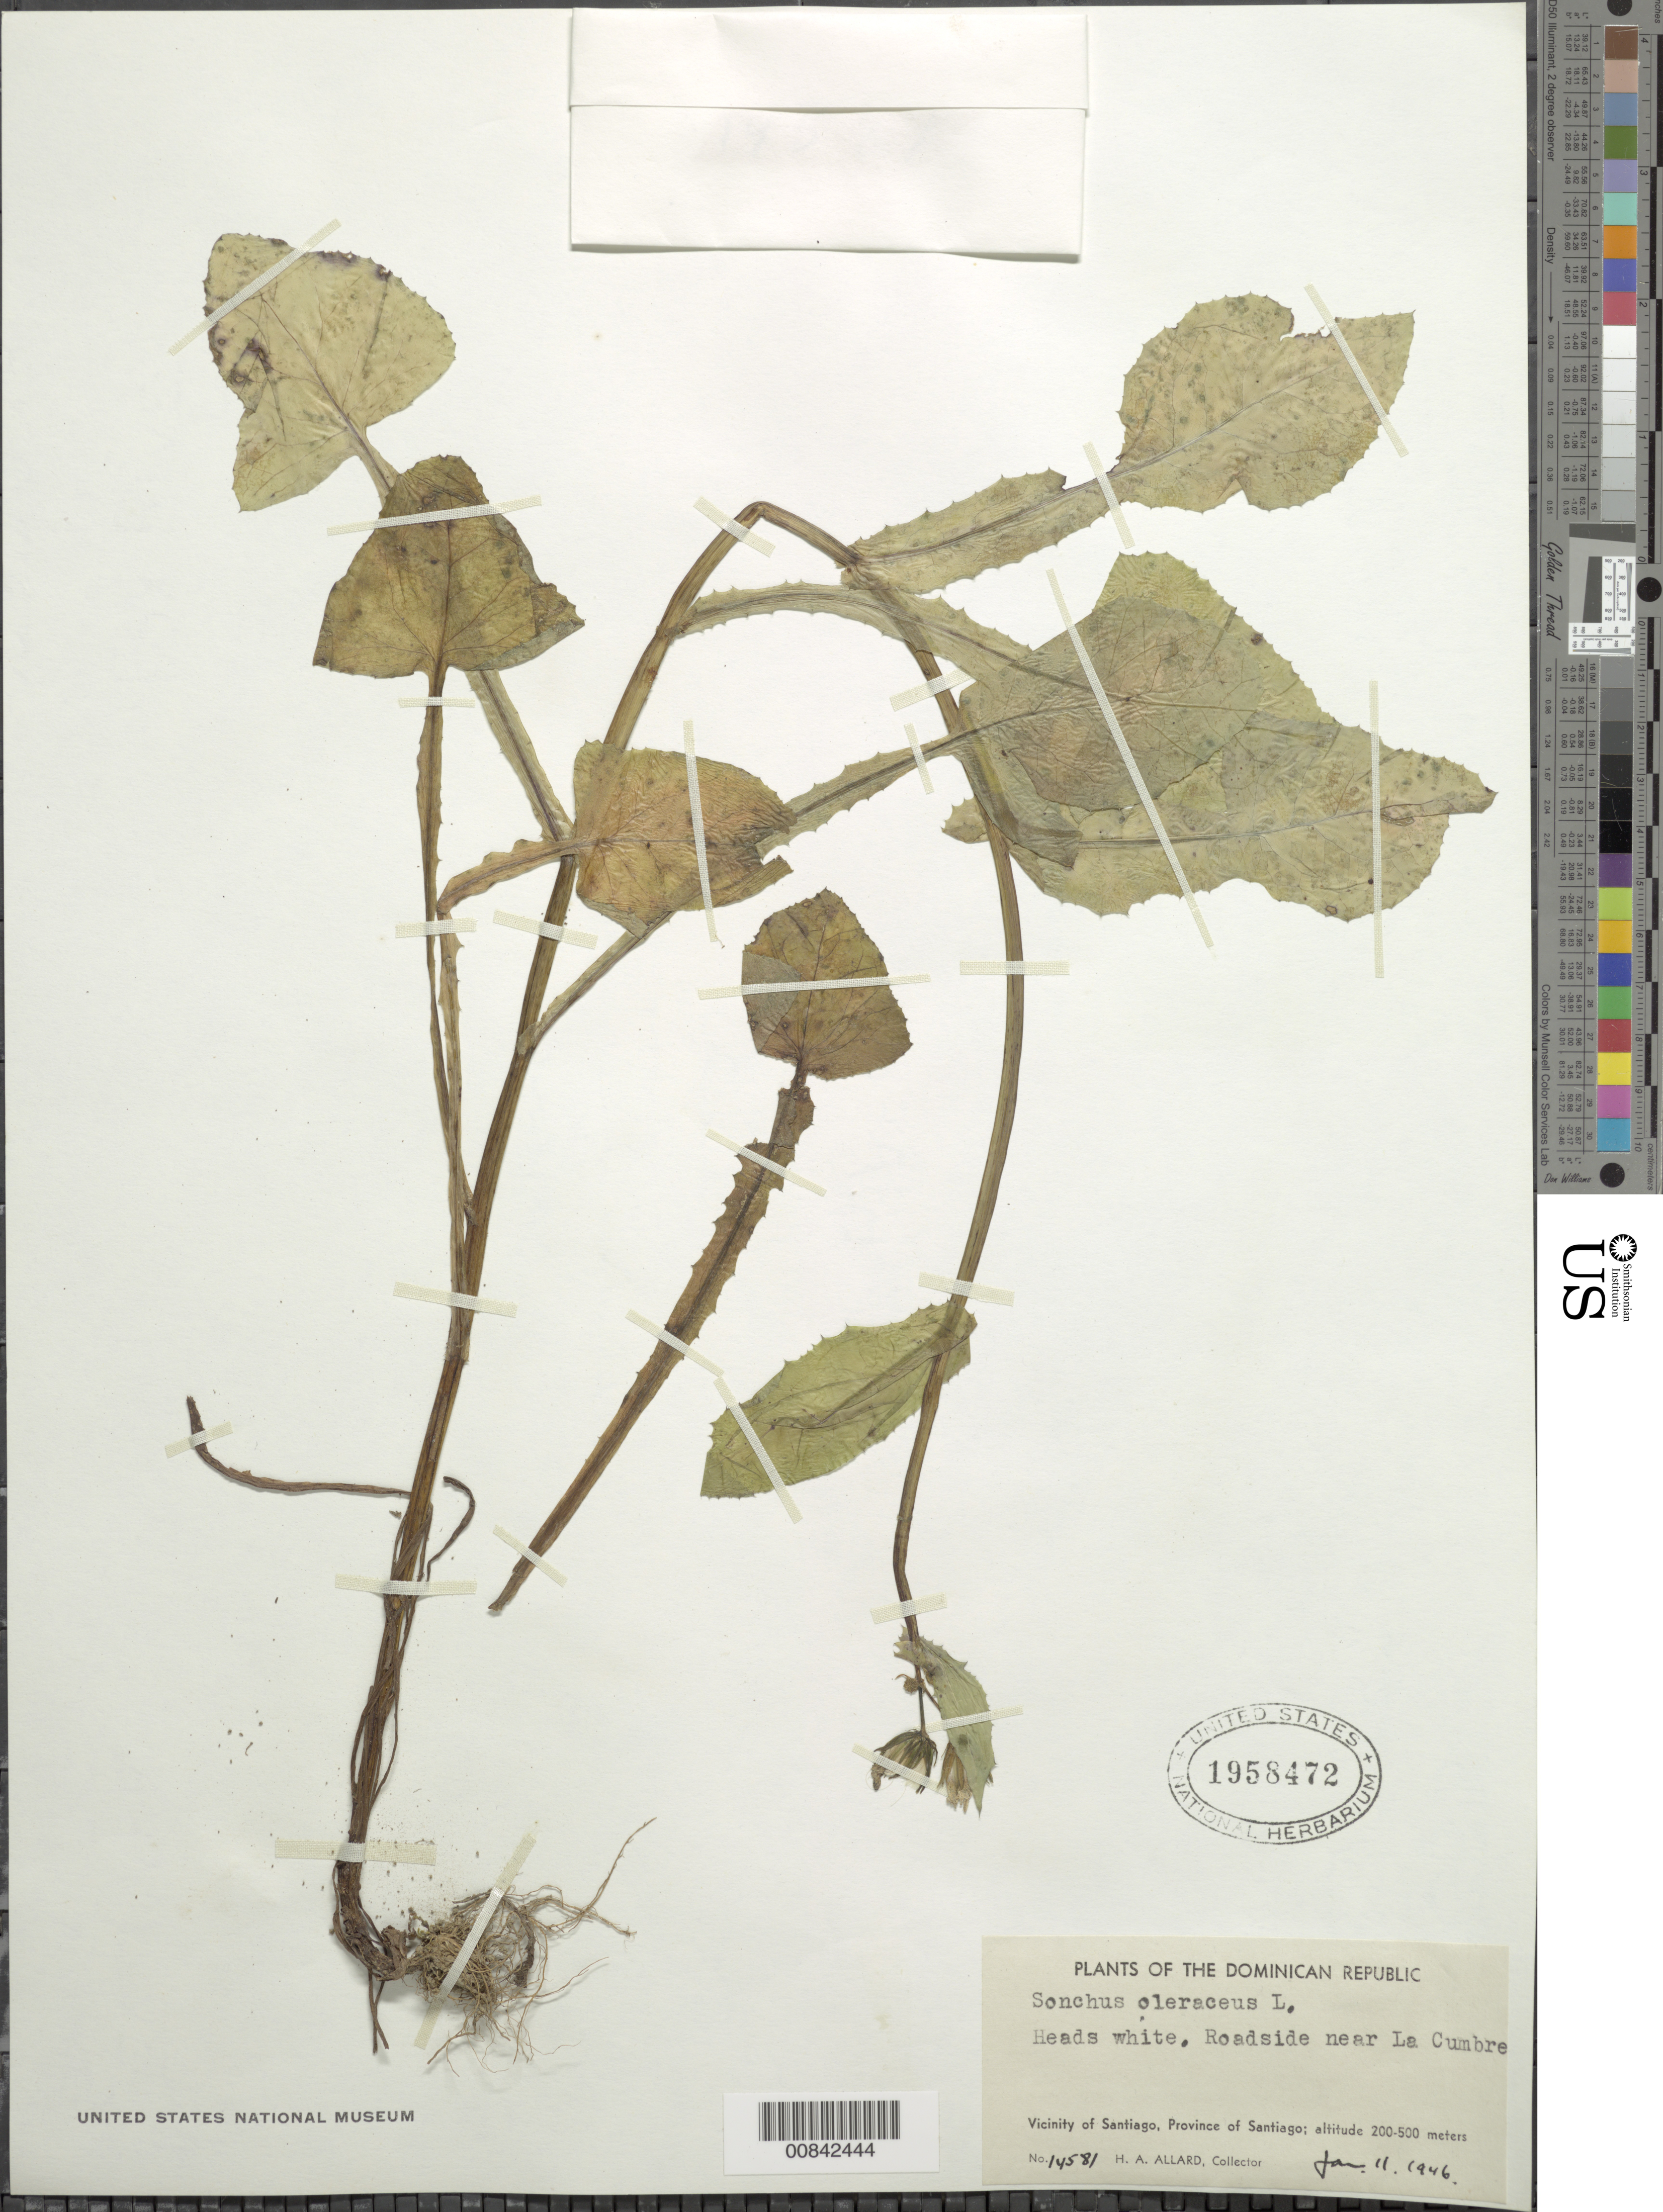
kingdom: Plantae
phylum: Tracheophyta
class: Magnoliopsida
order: Asterales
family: Asteraceae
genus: Sonchus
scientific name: Sonchus oleraceus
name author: L.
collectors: H. A. Allard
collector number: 14581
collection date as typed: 11 Jan 1946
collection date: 1946-01-11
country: Dominican Republic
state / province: Santiago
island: Hispaniola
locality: Vicinity of Santiago, near La Cumbre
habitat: Roadside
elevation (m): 200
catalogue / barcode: US 1958472